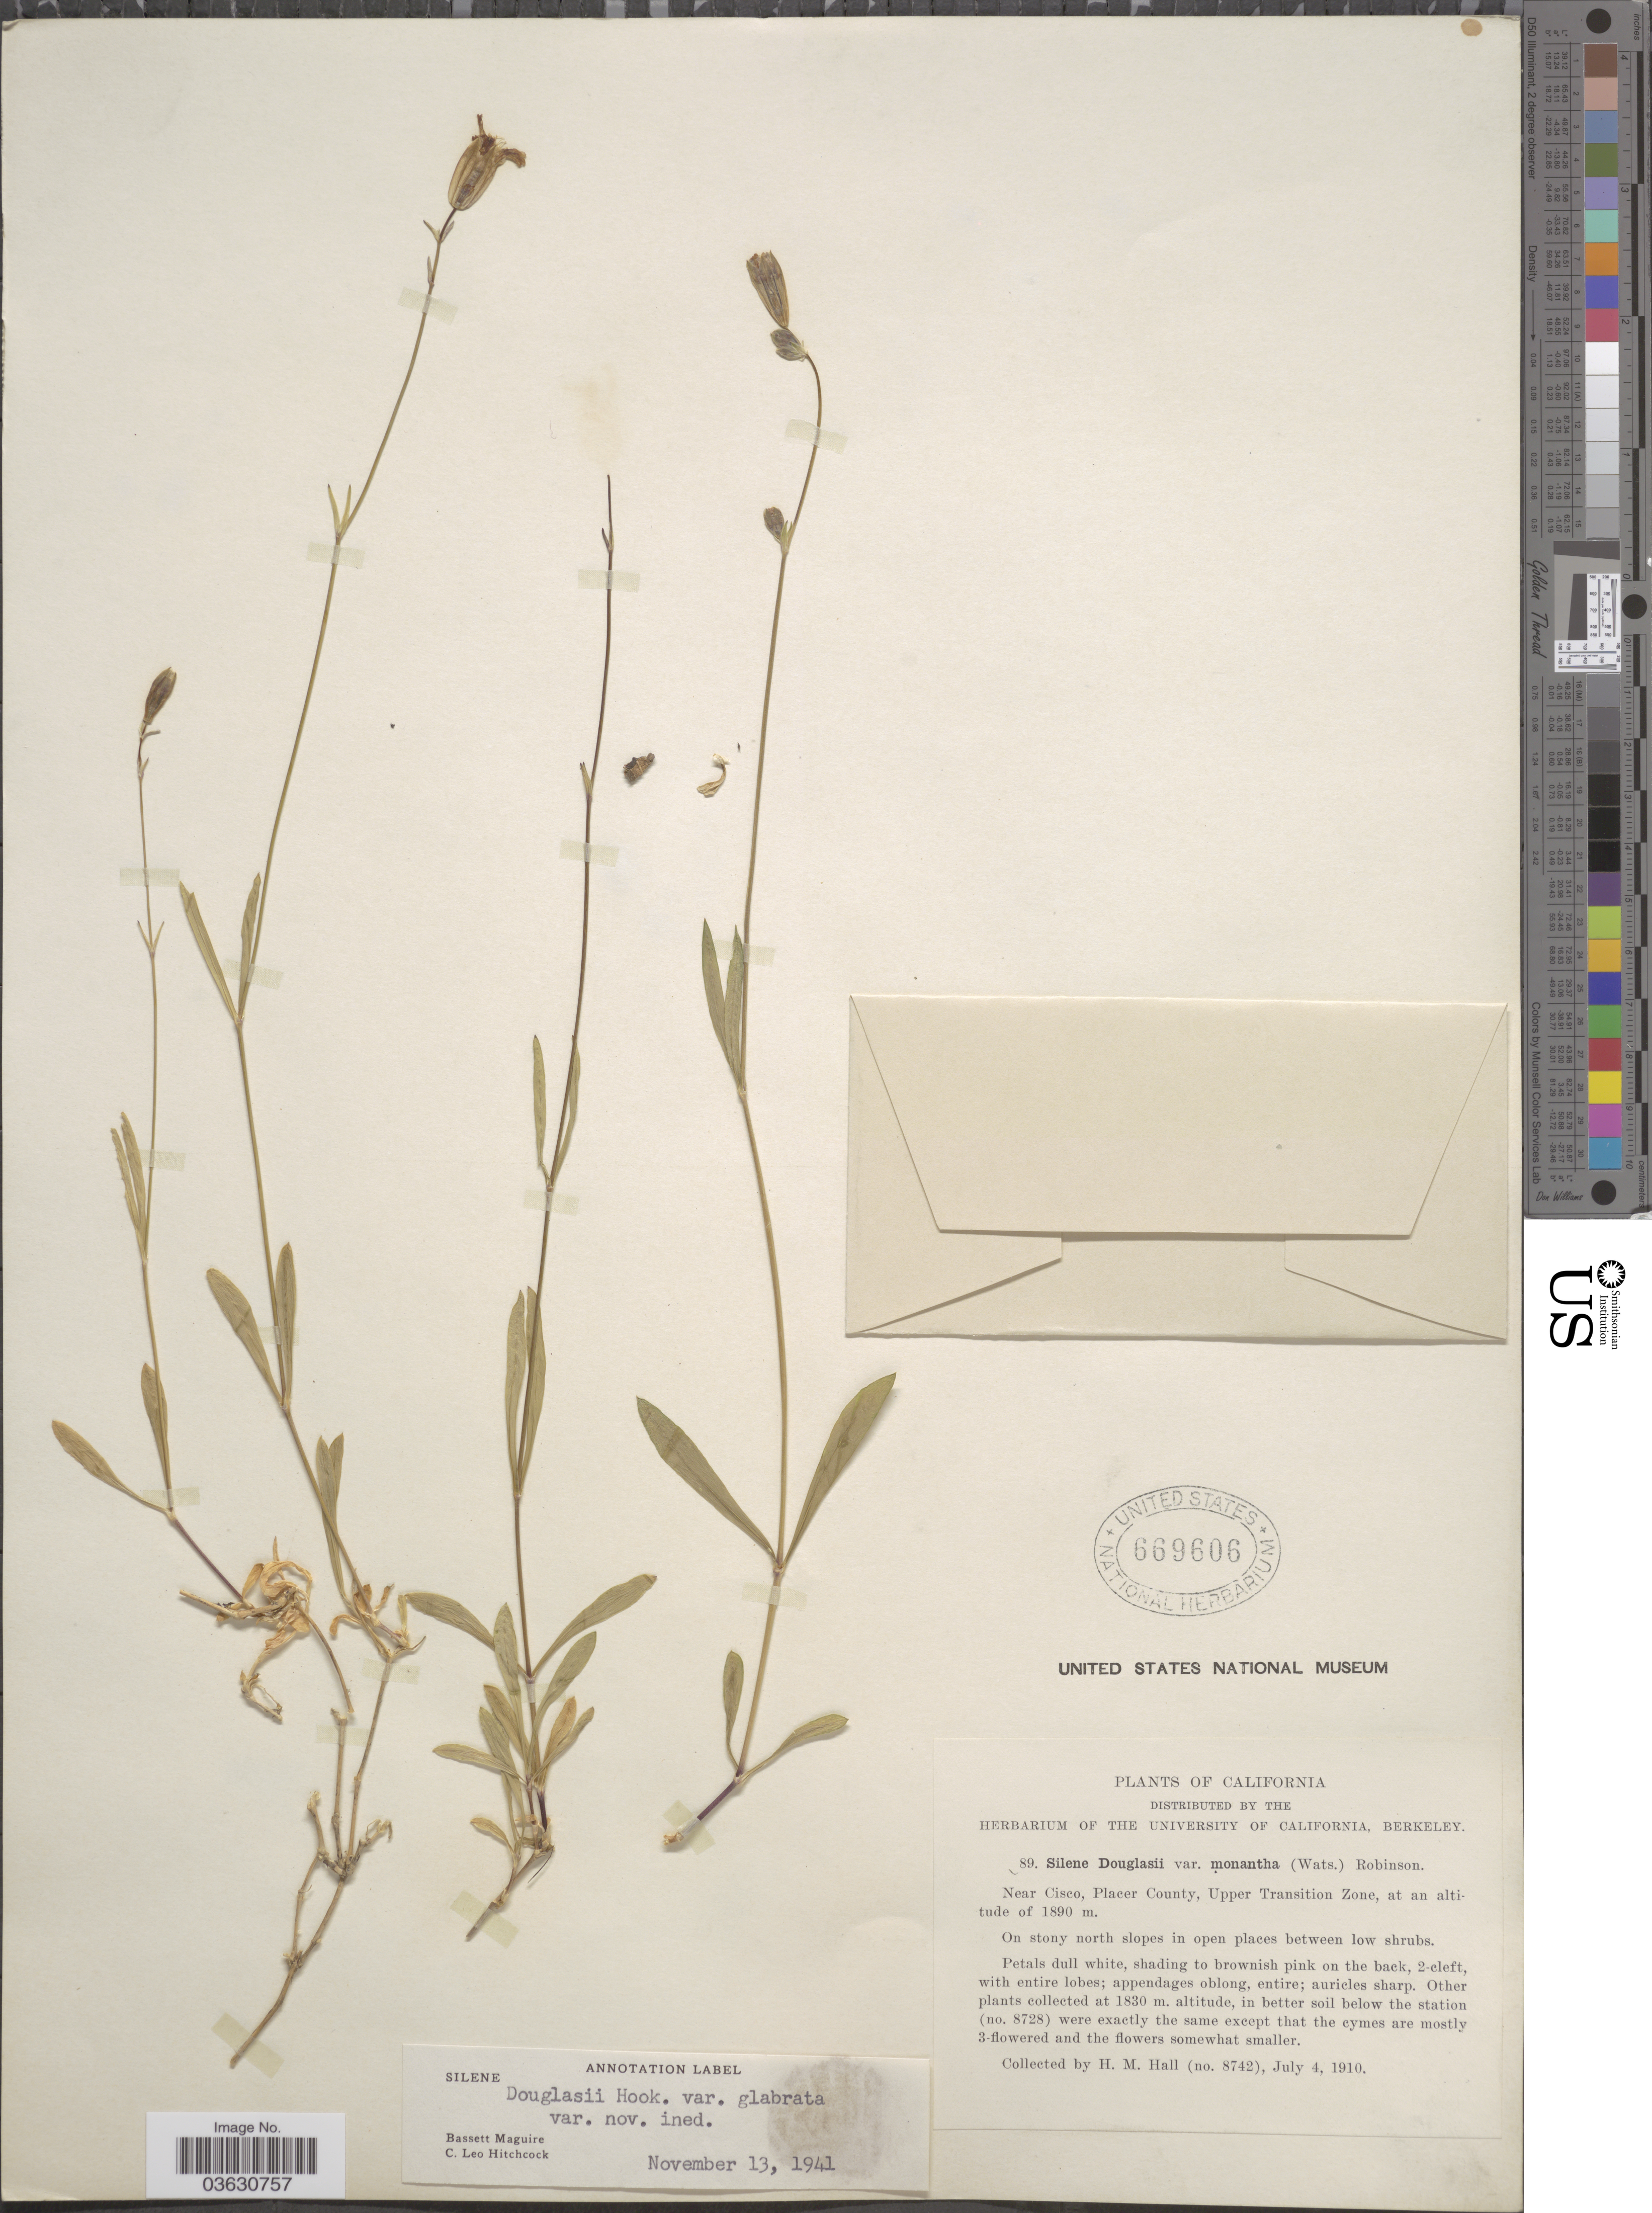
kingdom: Plantae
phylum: Tracheophyta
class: Magnoliopsida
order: Caryophyllales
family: Caryophyllaceae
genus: Silene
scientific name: Silene douglasii var. glabrata Maguire & C.L. Hitchc. var. nov. ined.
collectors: H. M. Hall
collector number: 8742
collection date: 1910-07-04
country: United States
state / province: California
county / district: Placer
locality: Near Cisco, Placer County, Upper Transition Zone. On stony north slopes in open places between low shrubs.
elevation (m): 1890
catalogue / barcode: US 669606